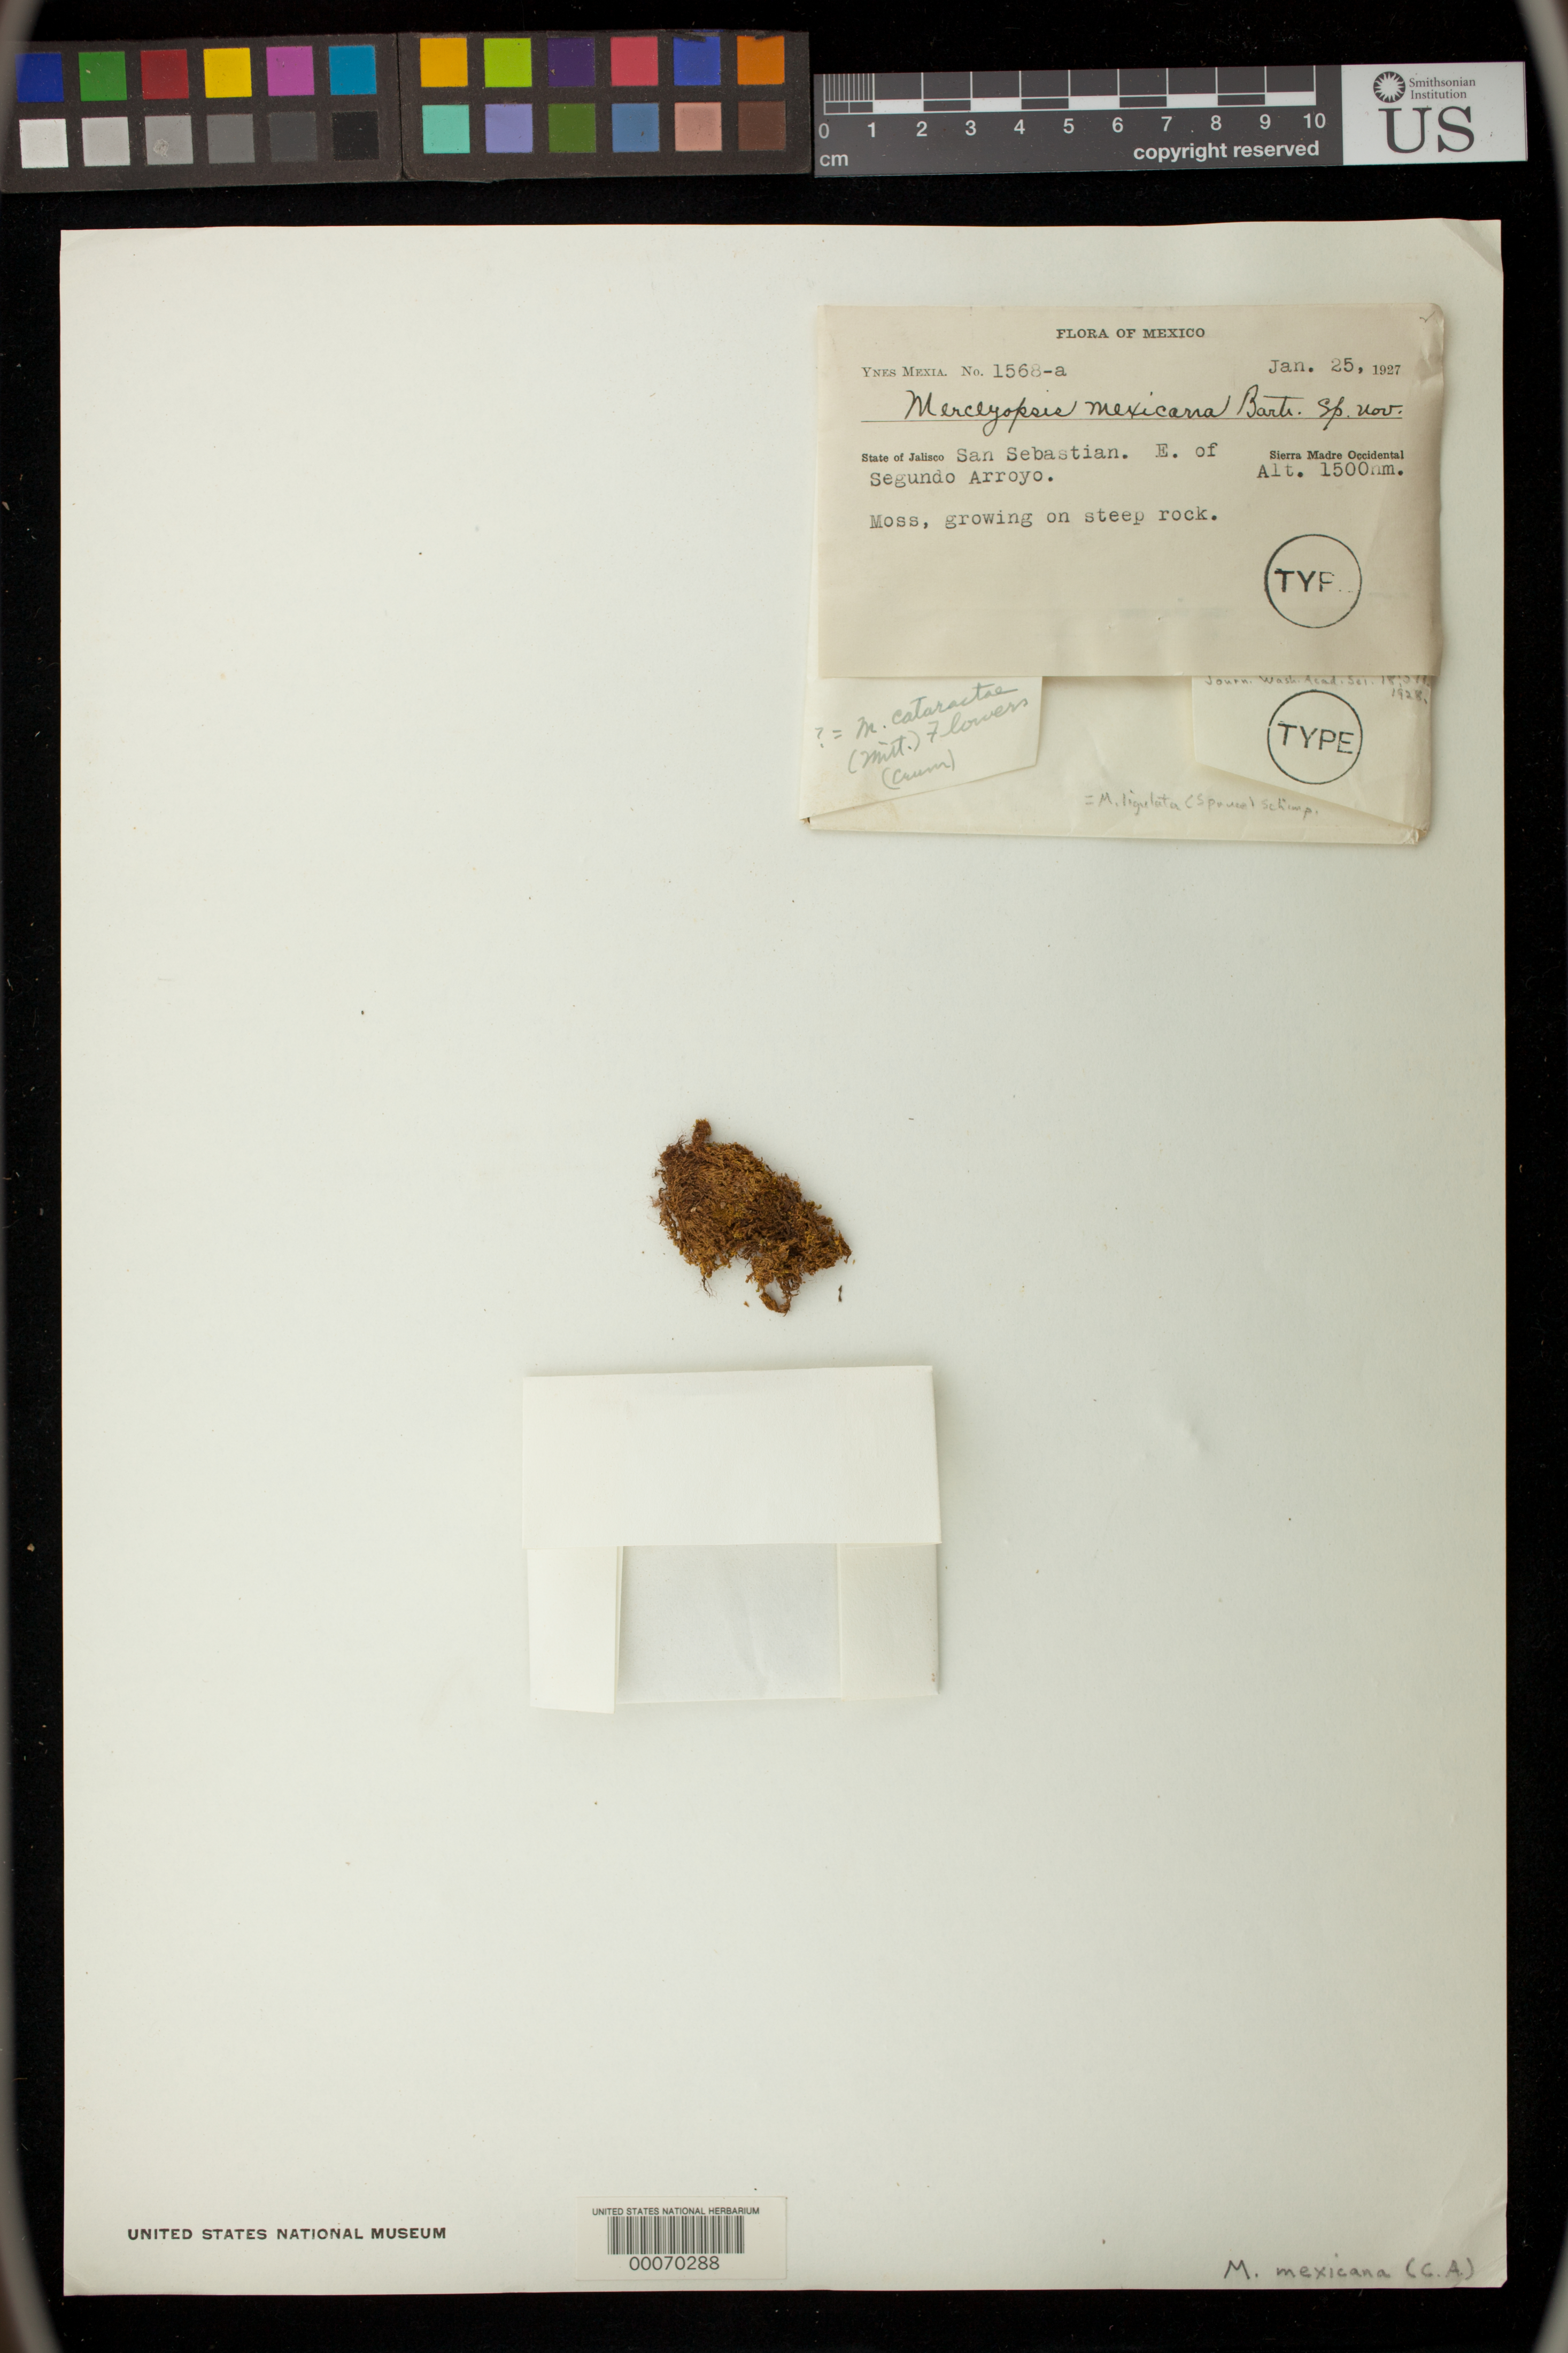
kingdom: Plantae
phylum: Bryophyta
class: Bryopsida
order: Pottiales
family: Pottiaceae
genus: Merceyopsis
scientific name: Merceyopsis mexicana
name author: E.B. Bartram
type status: Holotype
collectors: Y. Mexia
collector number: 1568-a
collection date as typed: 25 Jan 1927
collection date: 1927-01-25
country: Mexico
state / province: Jalisco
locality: San Sebastian, E of Segundo Arroyo.